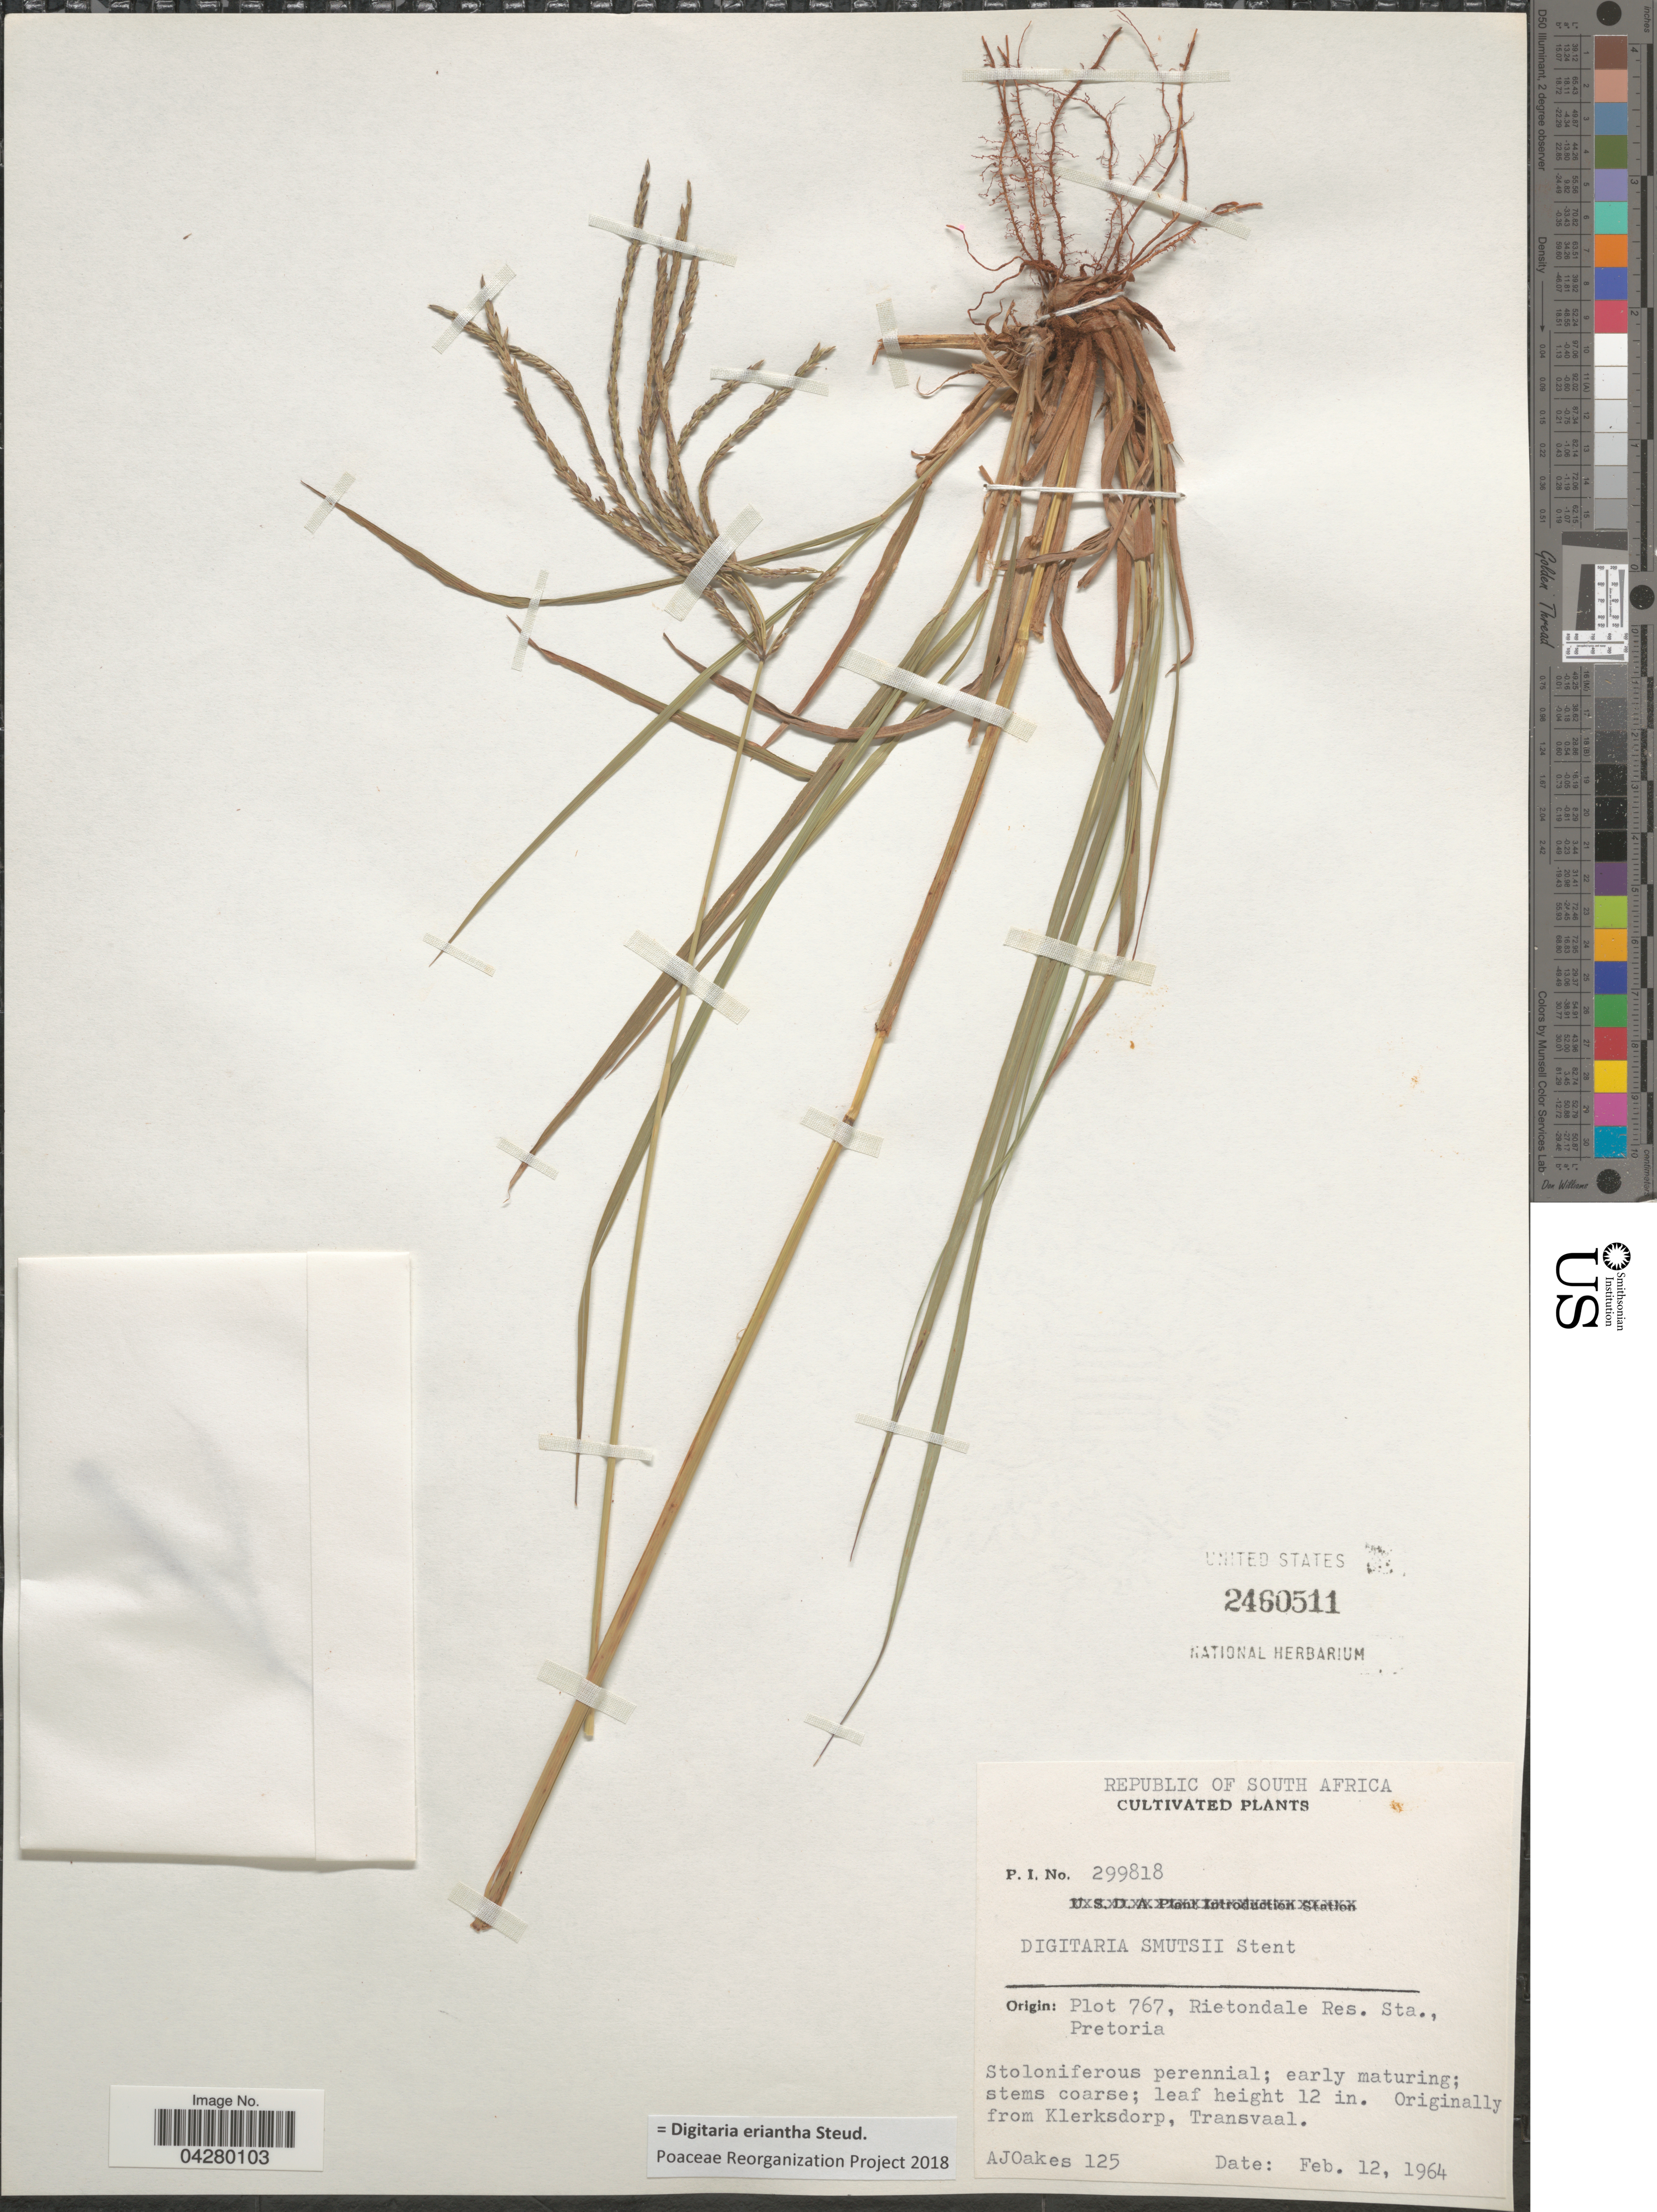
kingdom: Plantae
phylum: Tracheophyta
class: Liliopsida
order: Poales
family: Poaceae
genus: Digitaria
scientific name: Digitaria eriantha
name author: Steud.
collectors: A. Oakes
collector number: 125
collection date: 1964-02-12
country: South Africa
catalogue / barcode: US 2460511